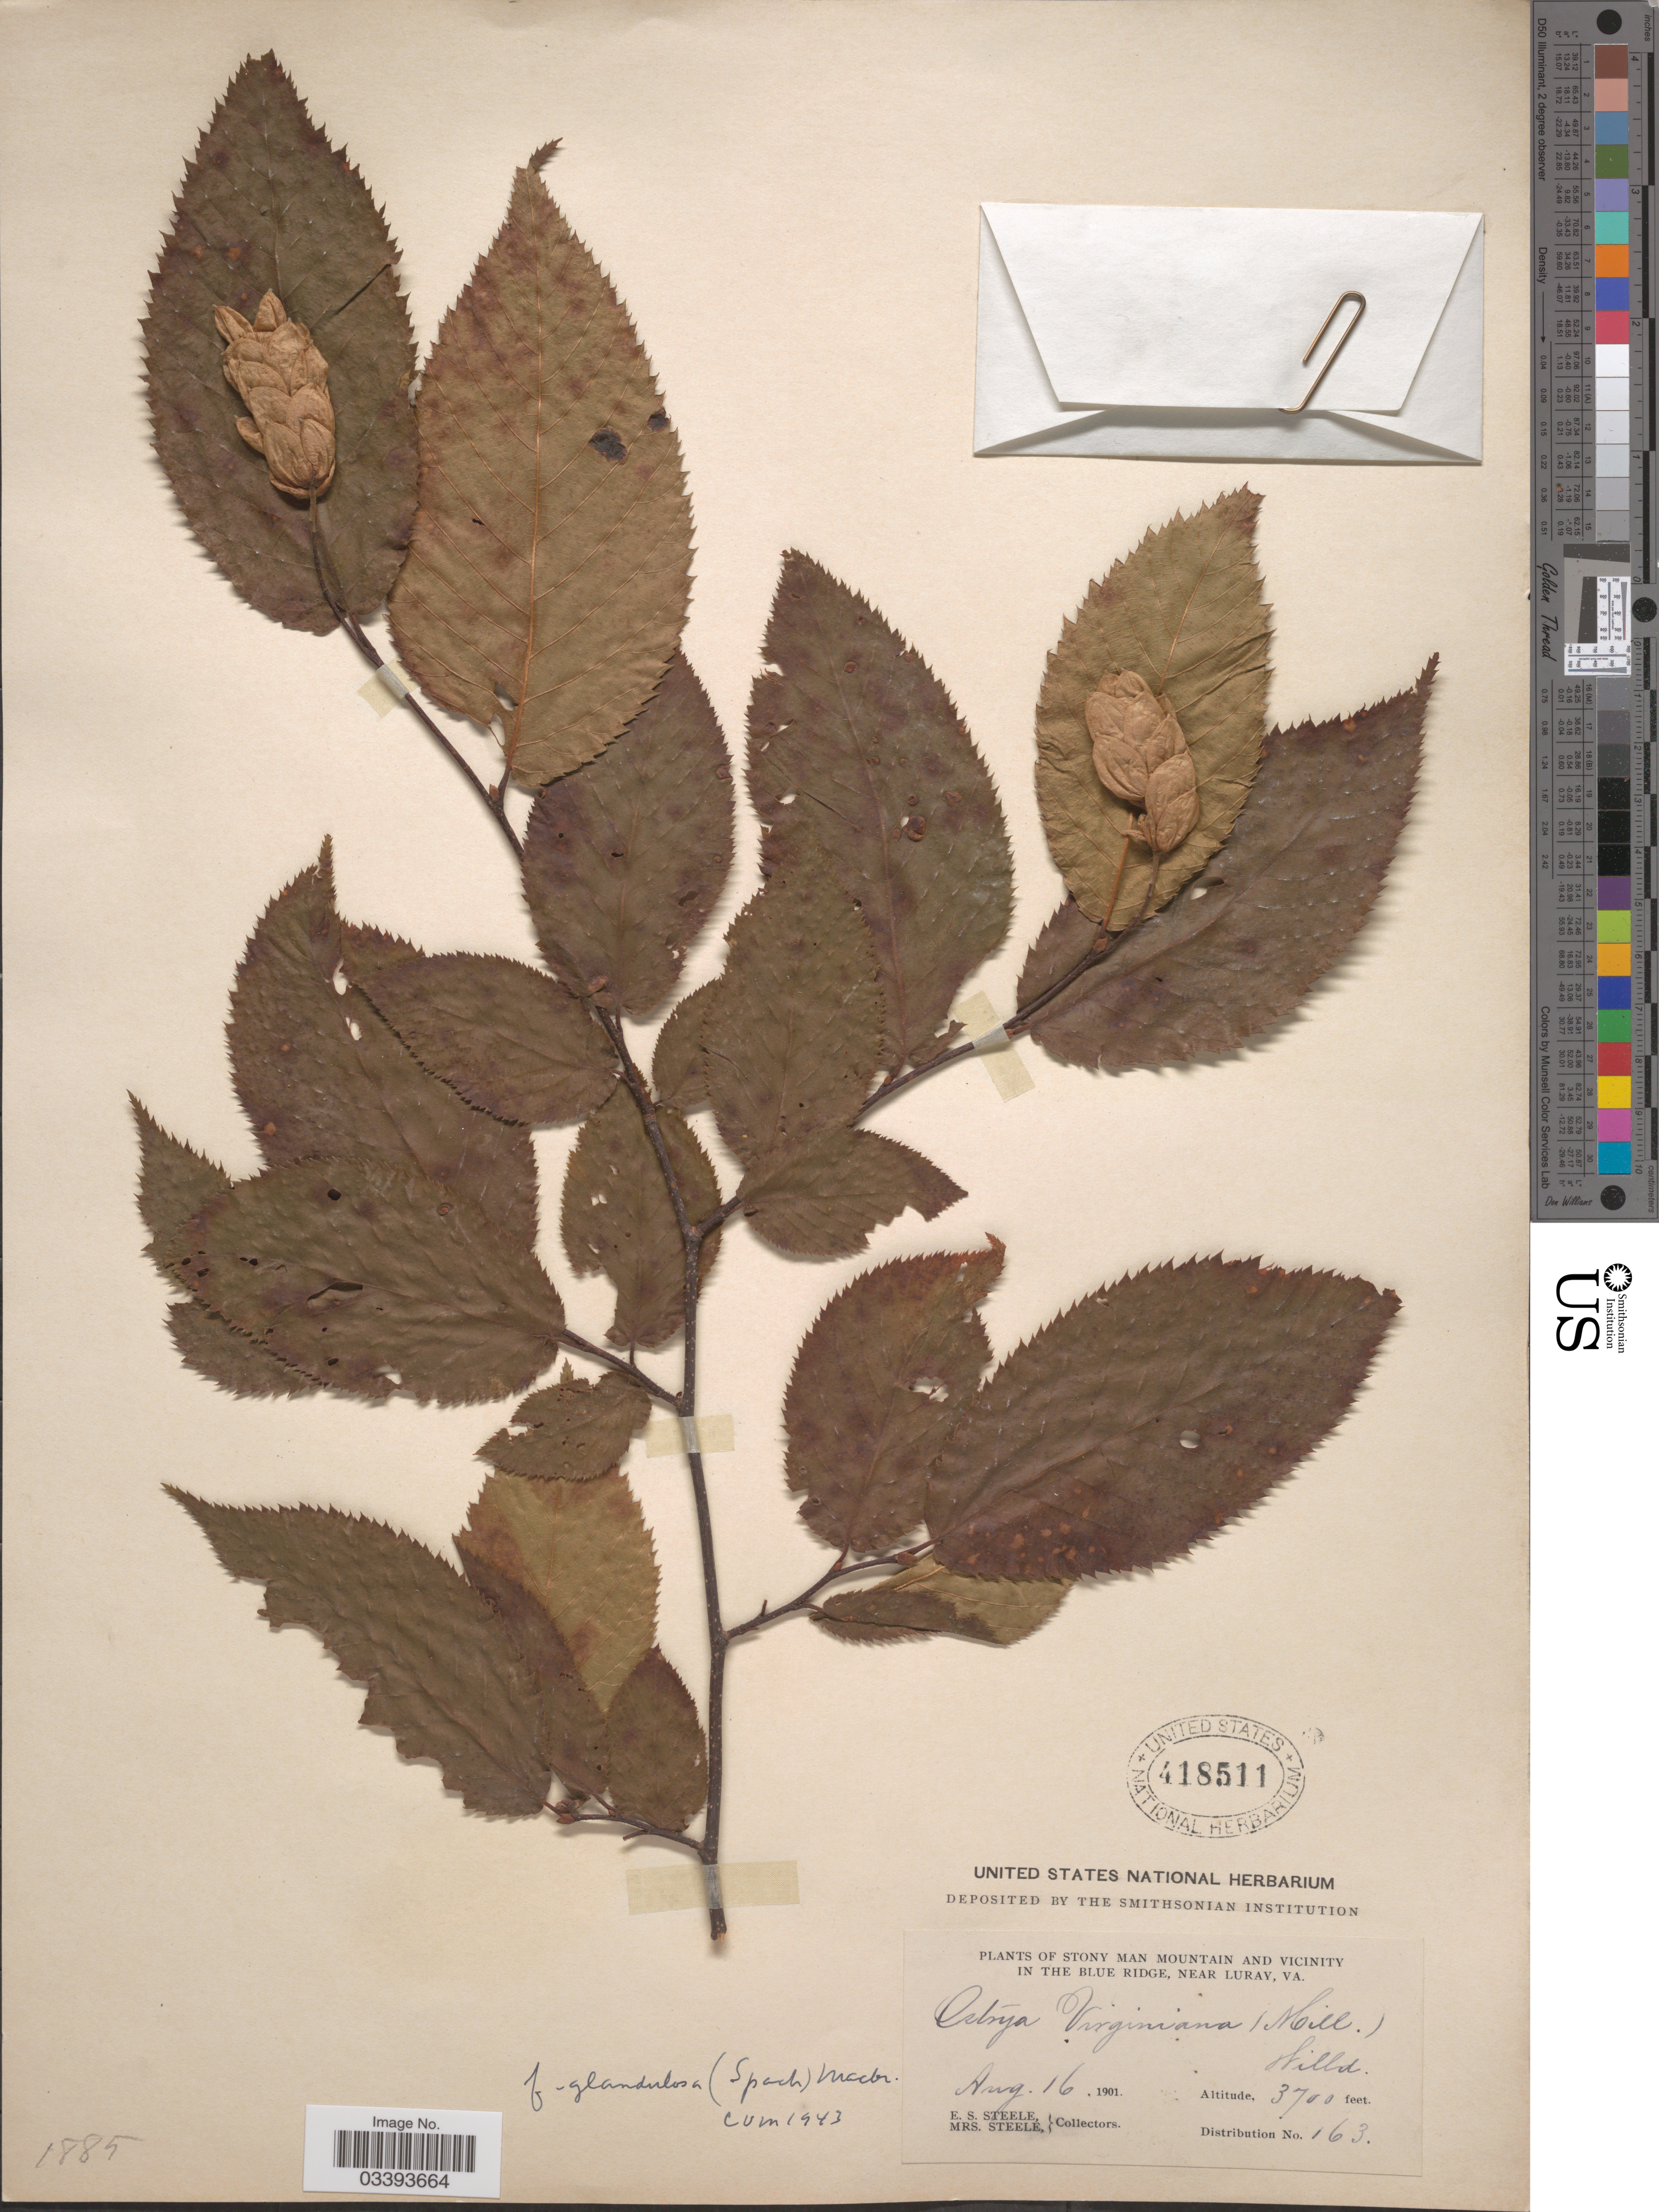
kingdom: Plantae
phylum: Tracheophyta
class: Magnoliopsida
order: Fagales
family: Betulaceae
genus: Ostrya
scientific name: Ostrya virginiana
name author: (Mill.) K. Koch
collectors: E. Steele & Mrs. E. S. Steele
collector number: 163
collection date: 1901-08-16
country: United States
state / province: Virginia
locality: Stony Man Mountain and Vicinity in the Blue Ridge, near Luray, Va.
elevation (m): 1128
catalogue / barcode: US 418511